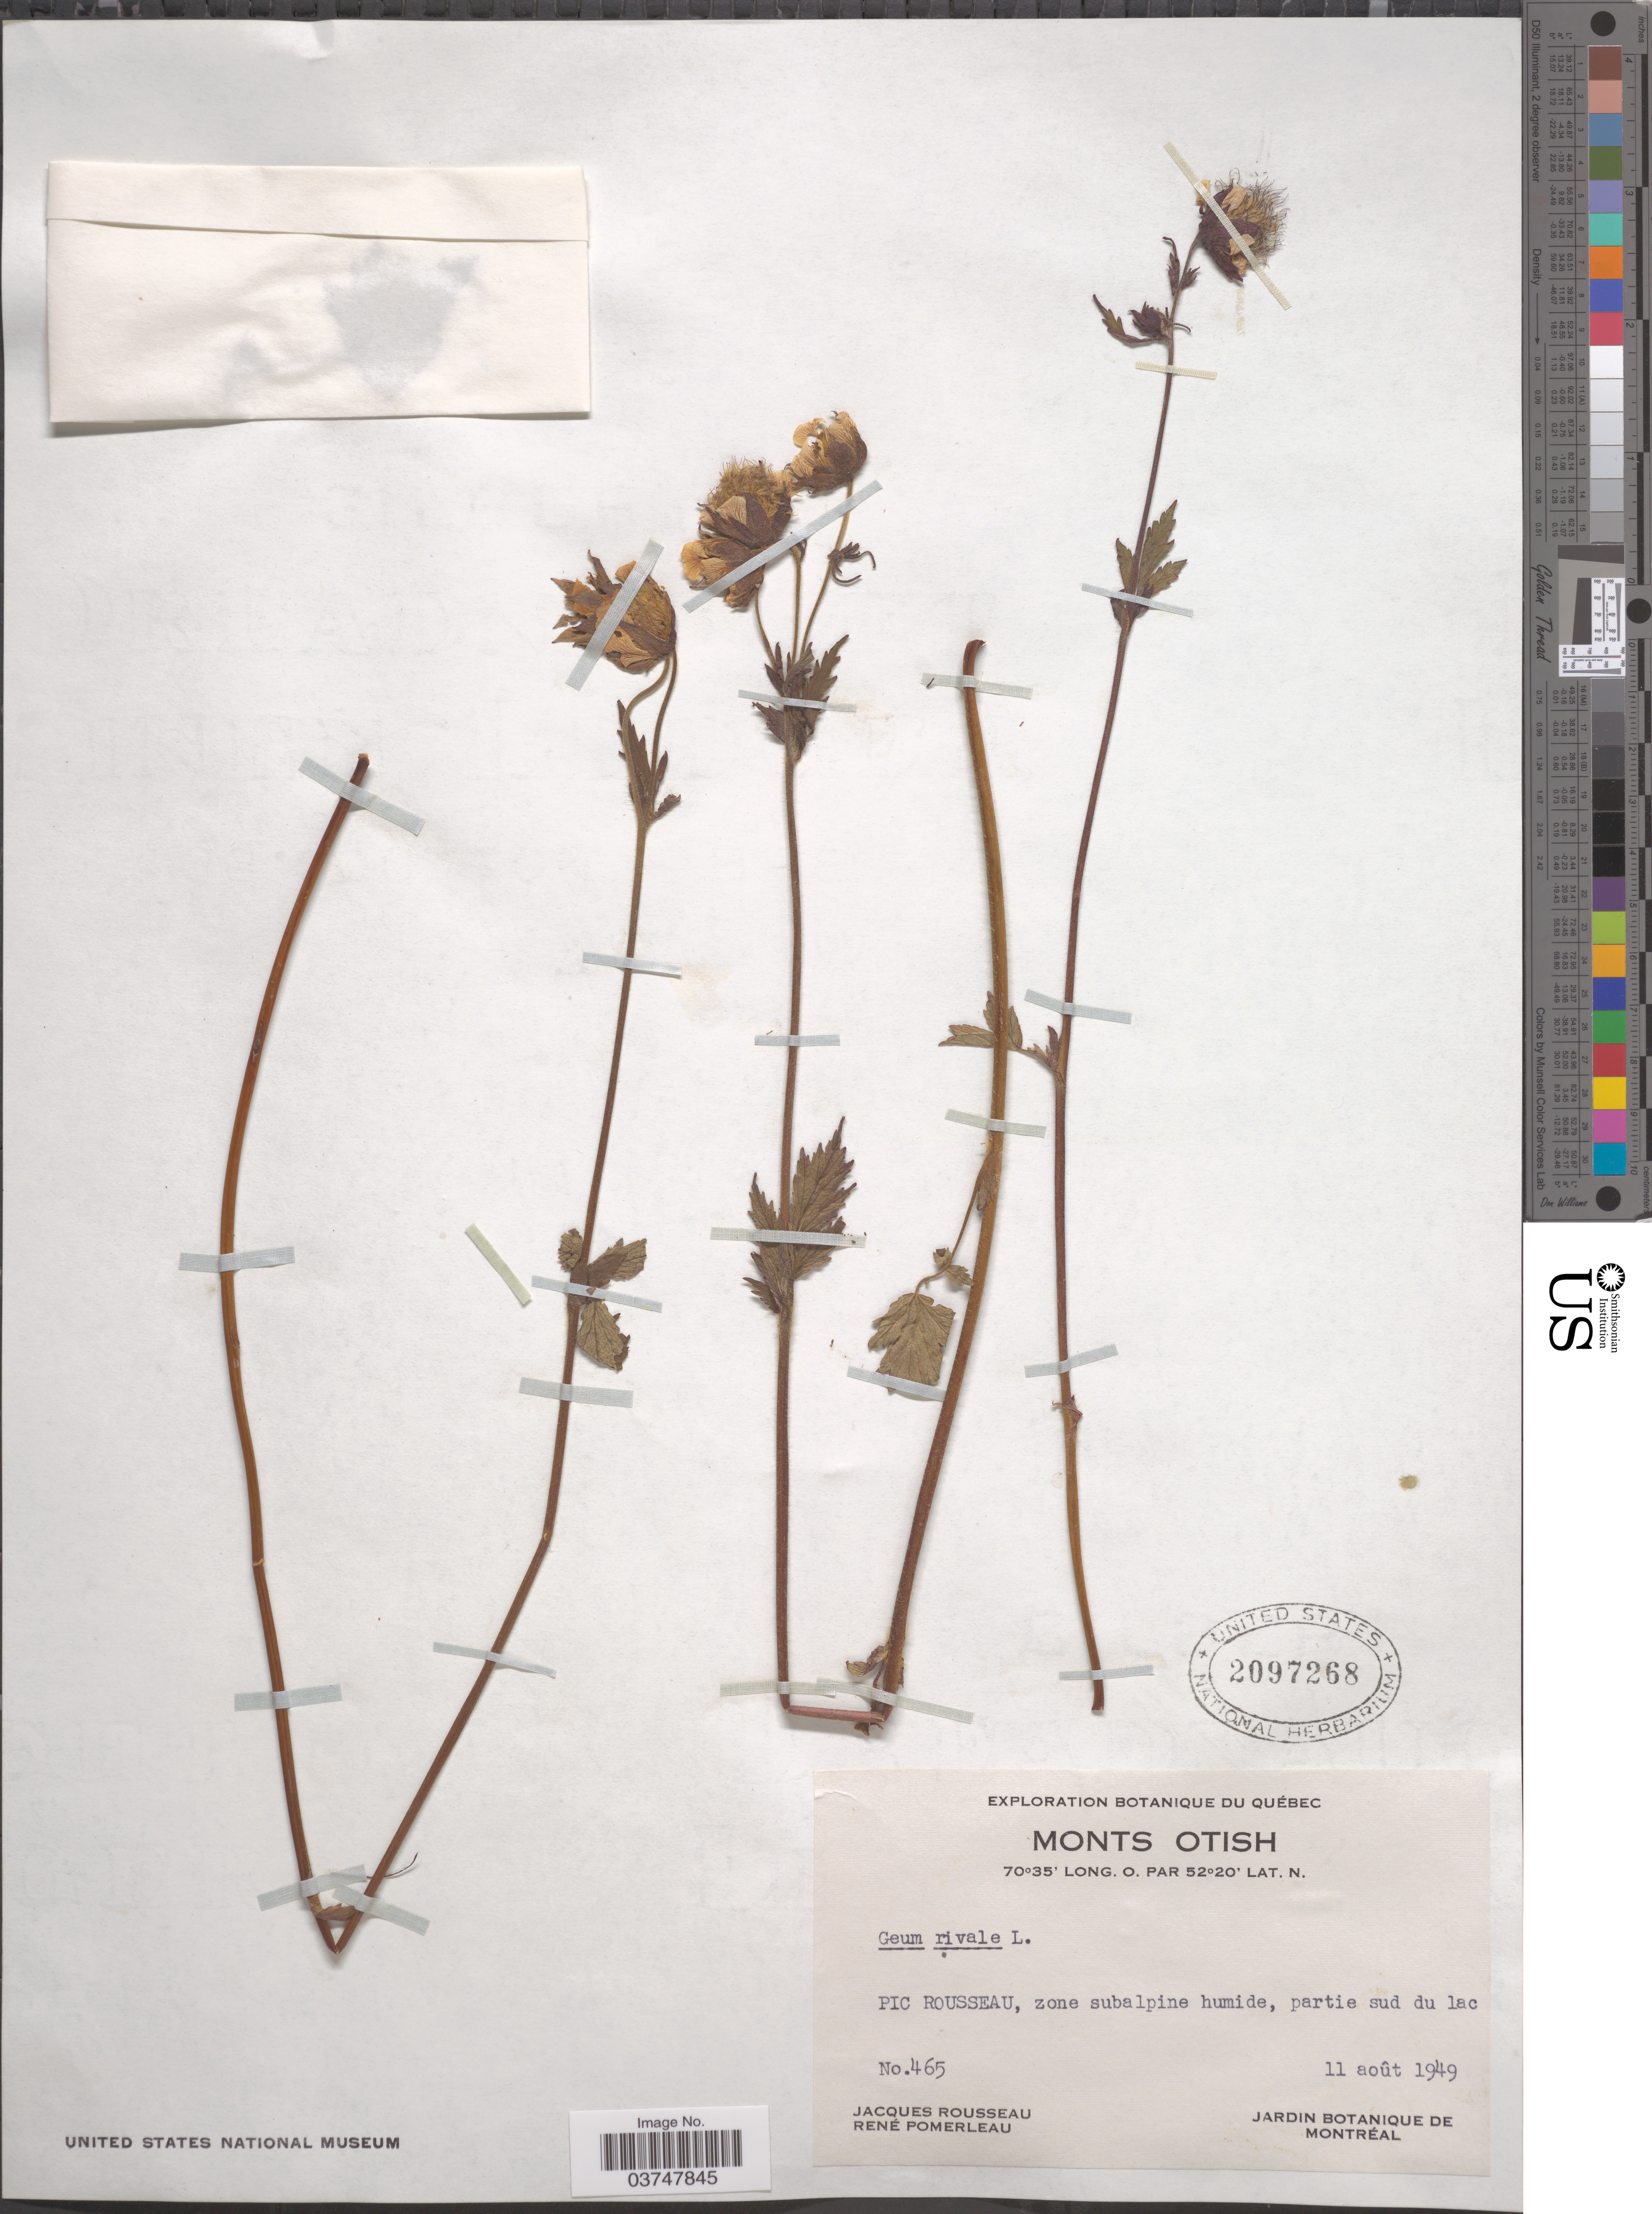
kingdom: Plantae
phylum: Tracheophyta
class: Magnoliopsida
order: Rosales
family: Rosaceae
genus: Geum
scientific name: Geum rivale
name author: L.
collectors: J. Rousseau & R. Pomerleau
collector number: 465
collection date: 1949-08-11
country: Canada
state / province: Quebec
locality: Monts Otish. Pic Rousseau, zone subalpine humide, partie sud du lac.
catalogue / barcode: US 2097268